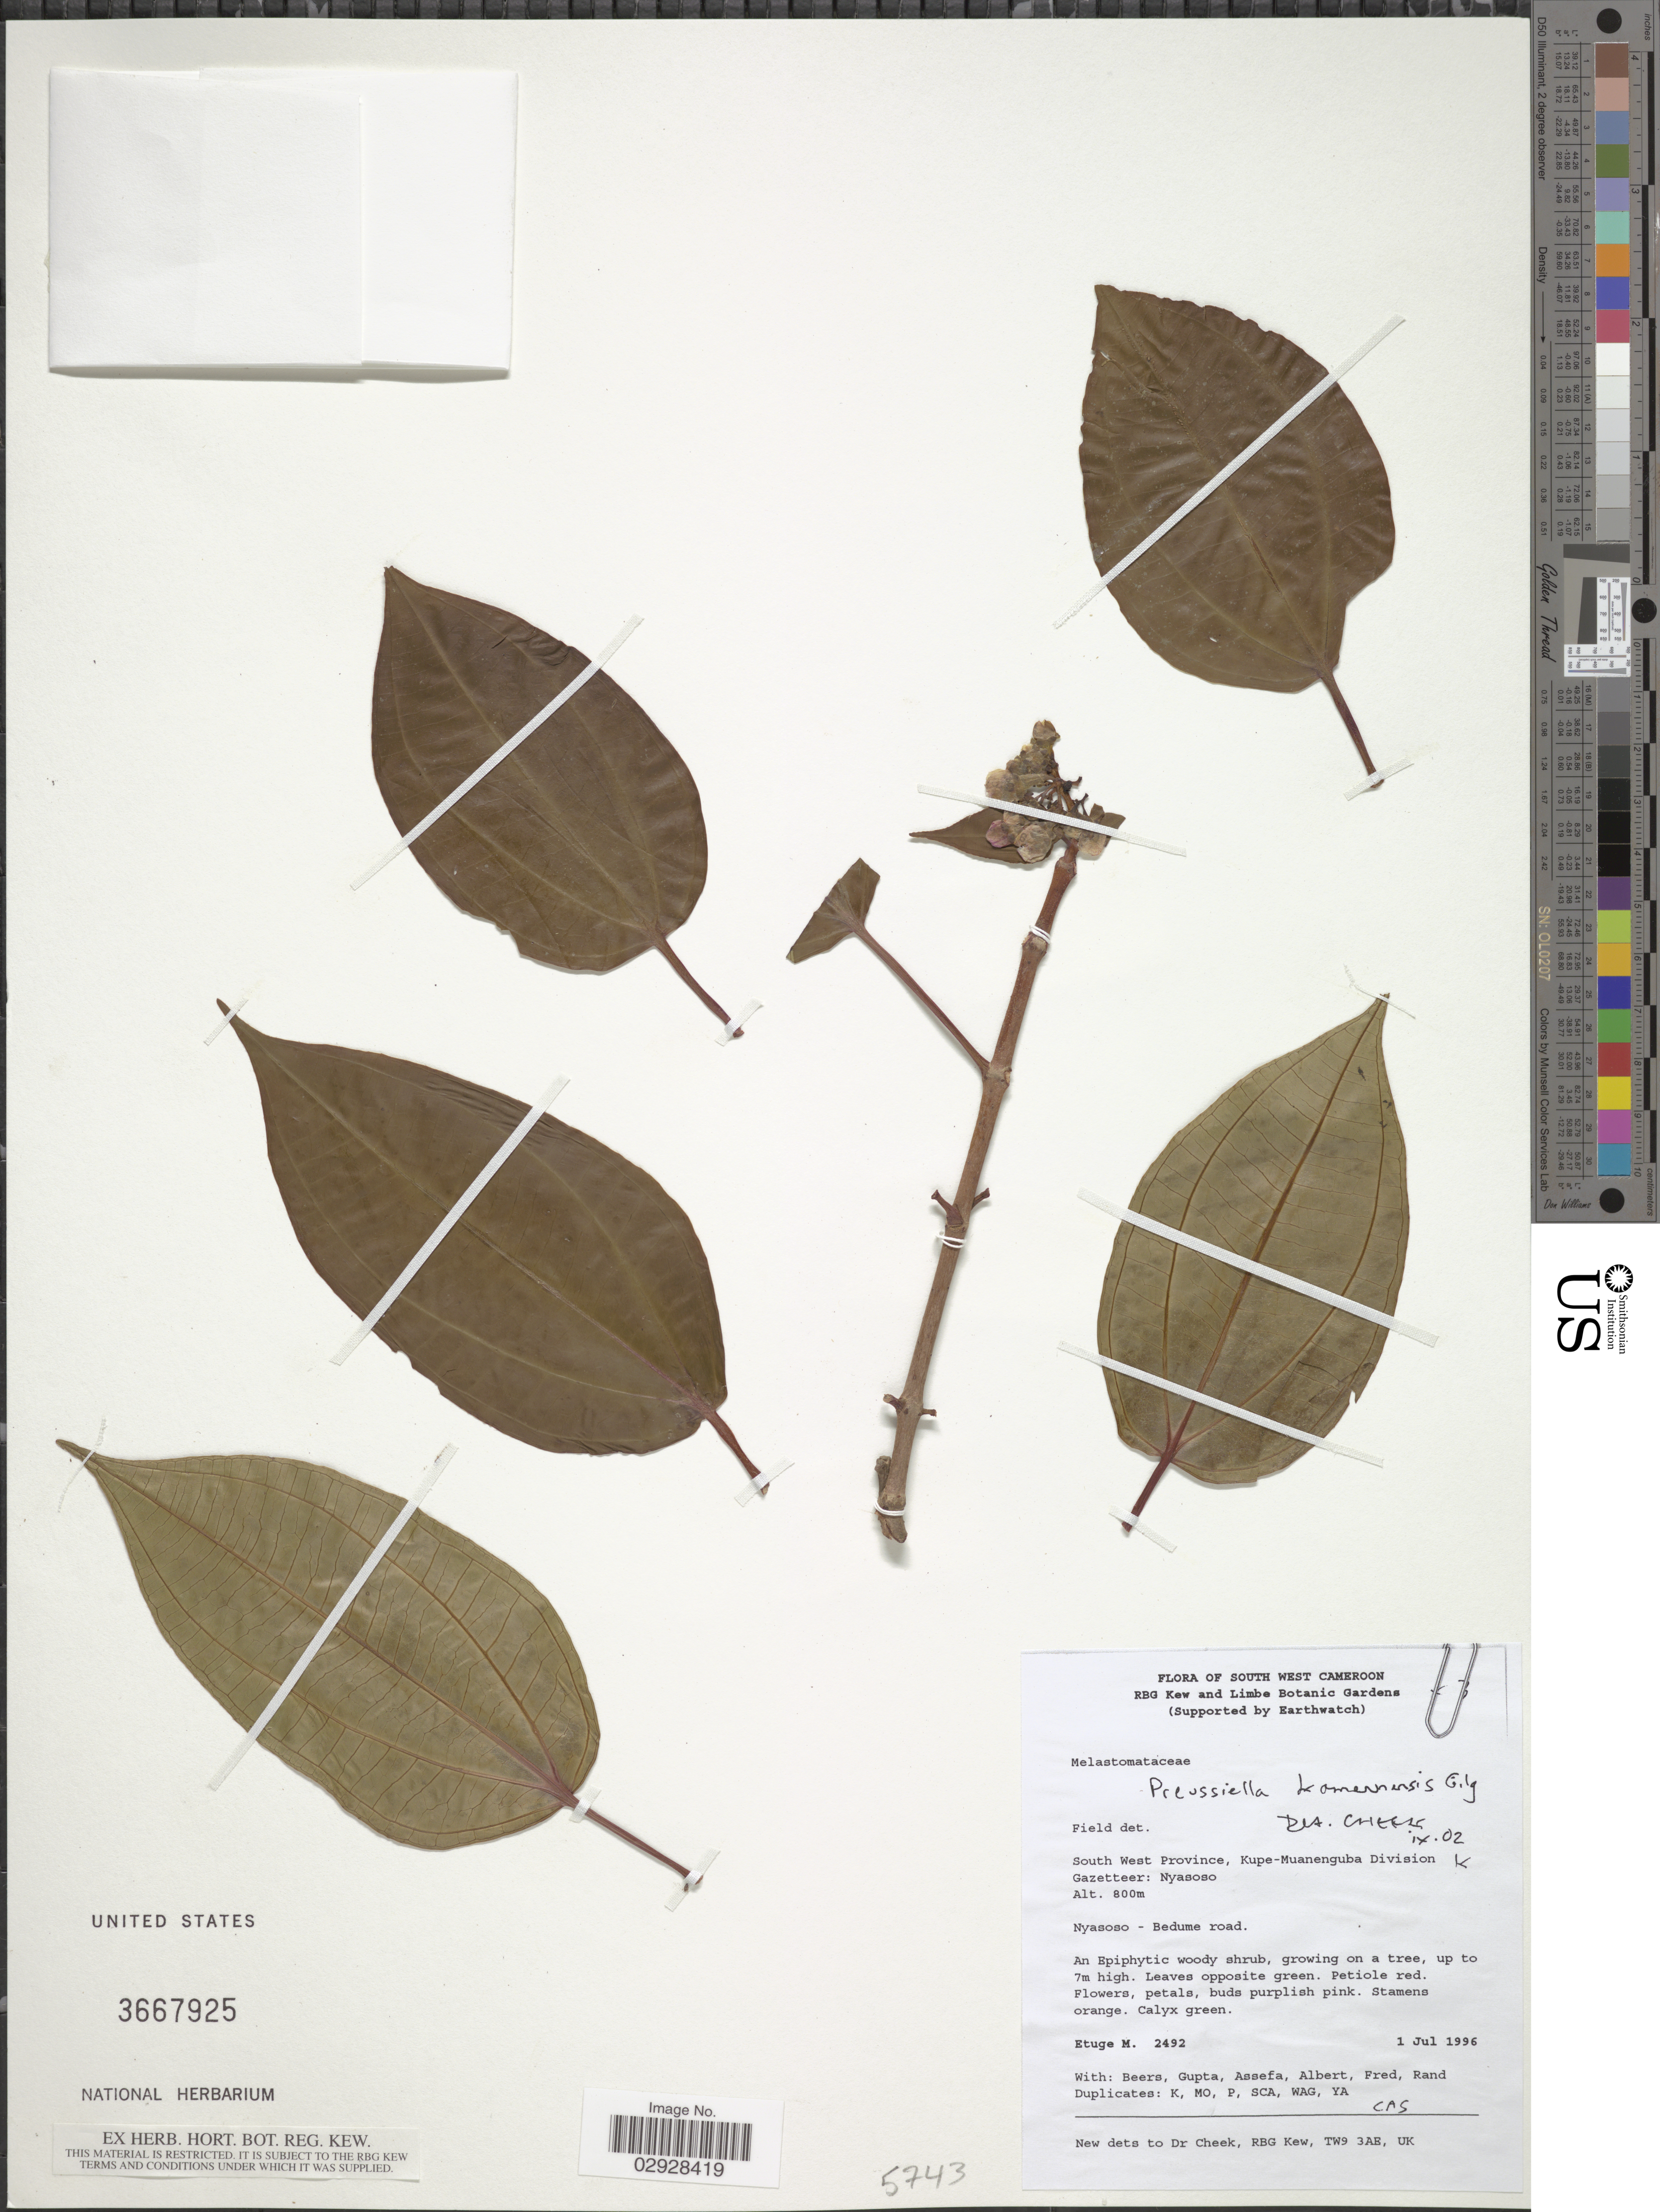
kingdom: Plantae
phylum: Tracheophyta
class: Magnoliopsida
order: Myrtales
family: Melastomataceae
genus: Preussiella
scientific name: Preussiella kamerunensis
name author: Gilg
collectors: M. Etuge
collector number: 2492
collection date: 1996-07-01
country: Cameroon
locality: South West Cameroon. South West Province, Kupe-Muanenguba Division Gazetteer: Nyasoso.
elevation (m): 800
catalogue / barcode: US 3667925